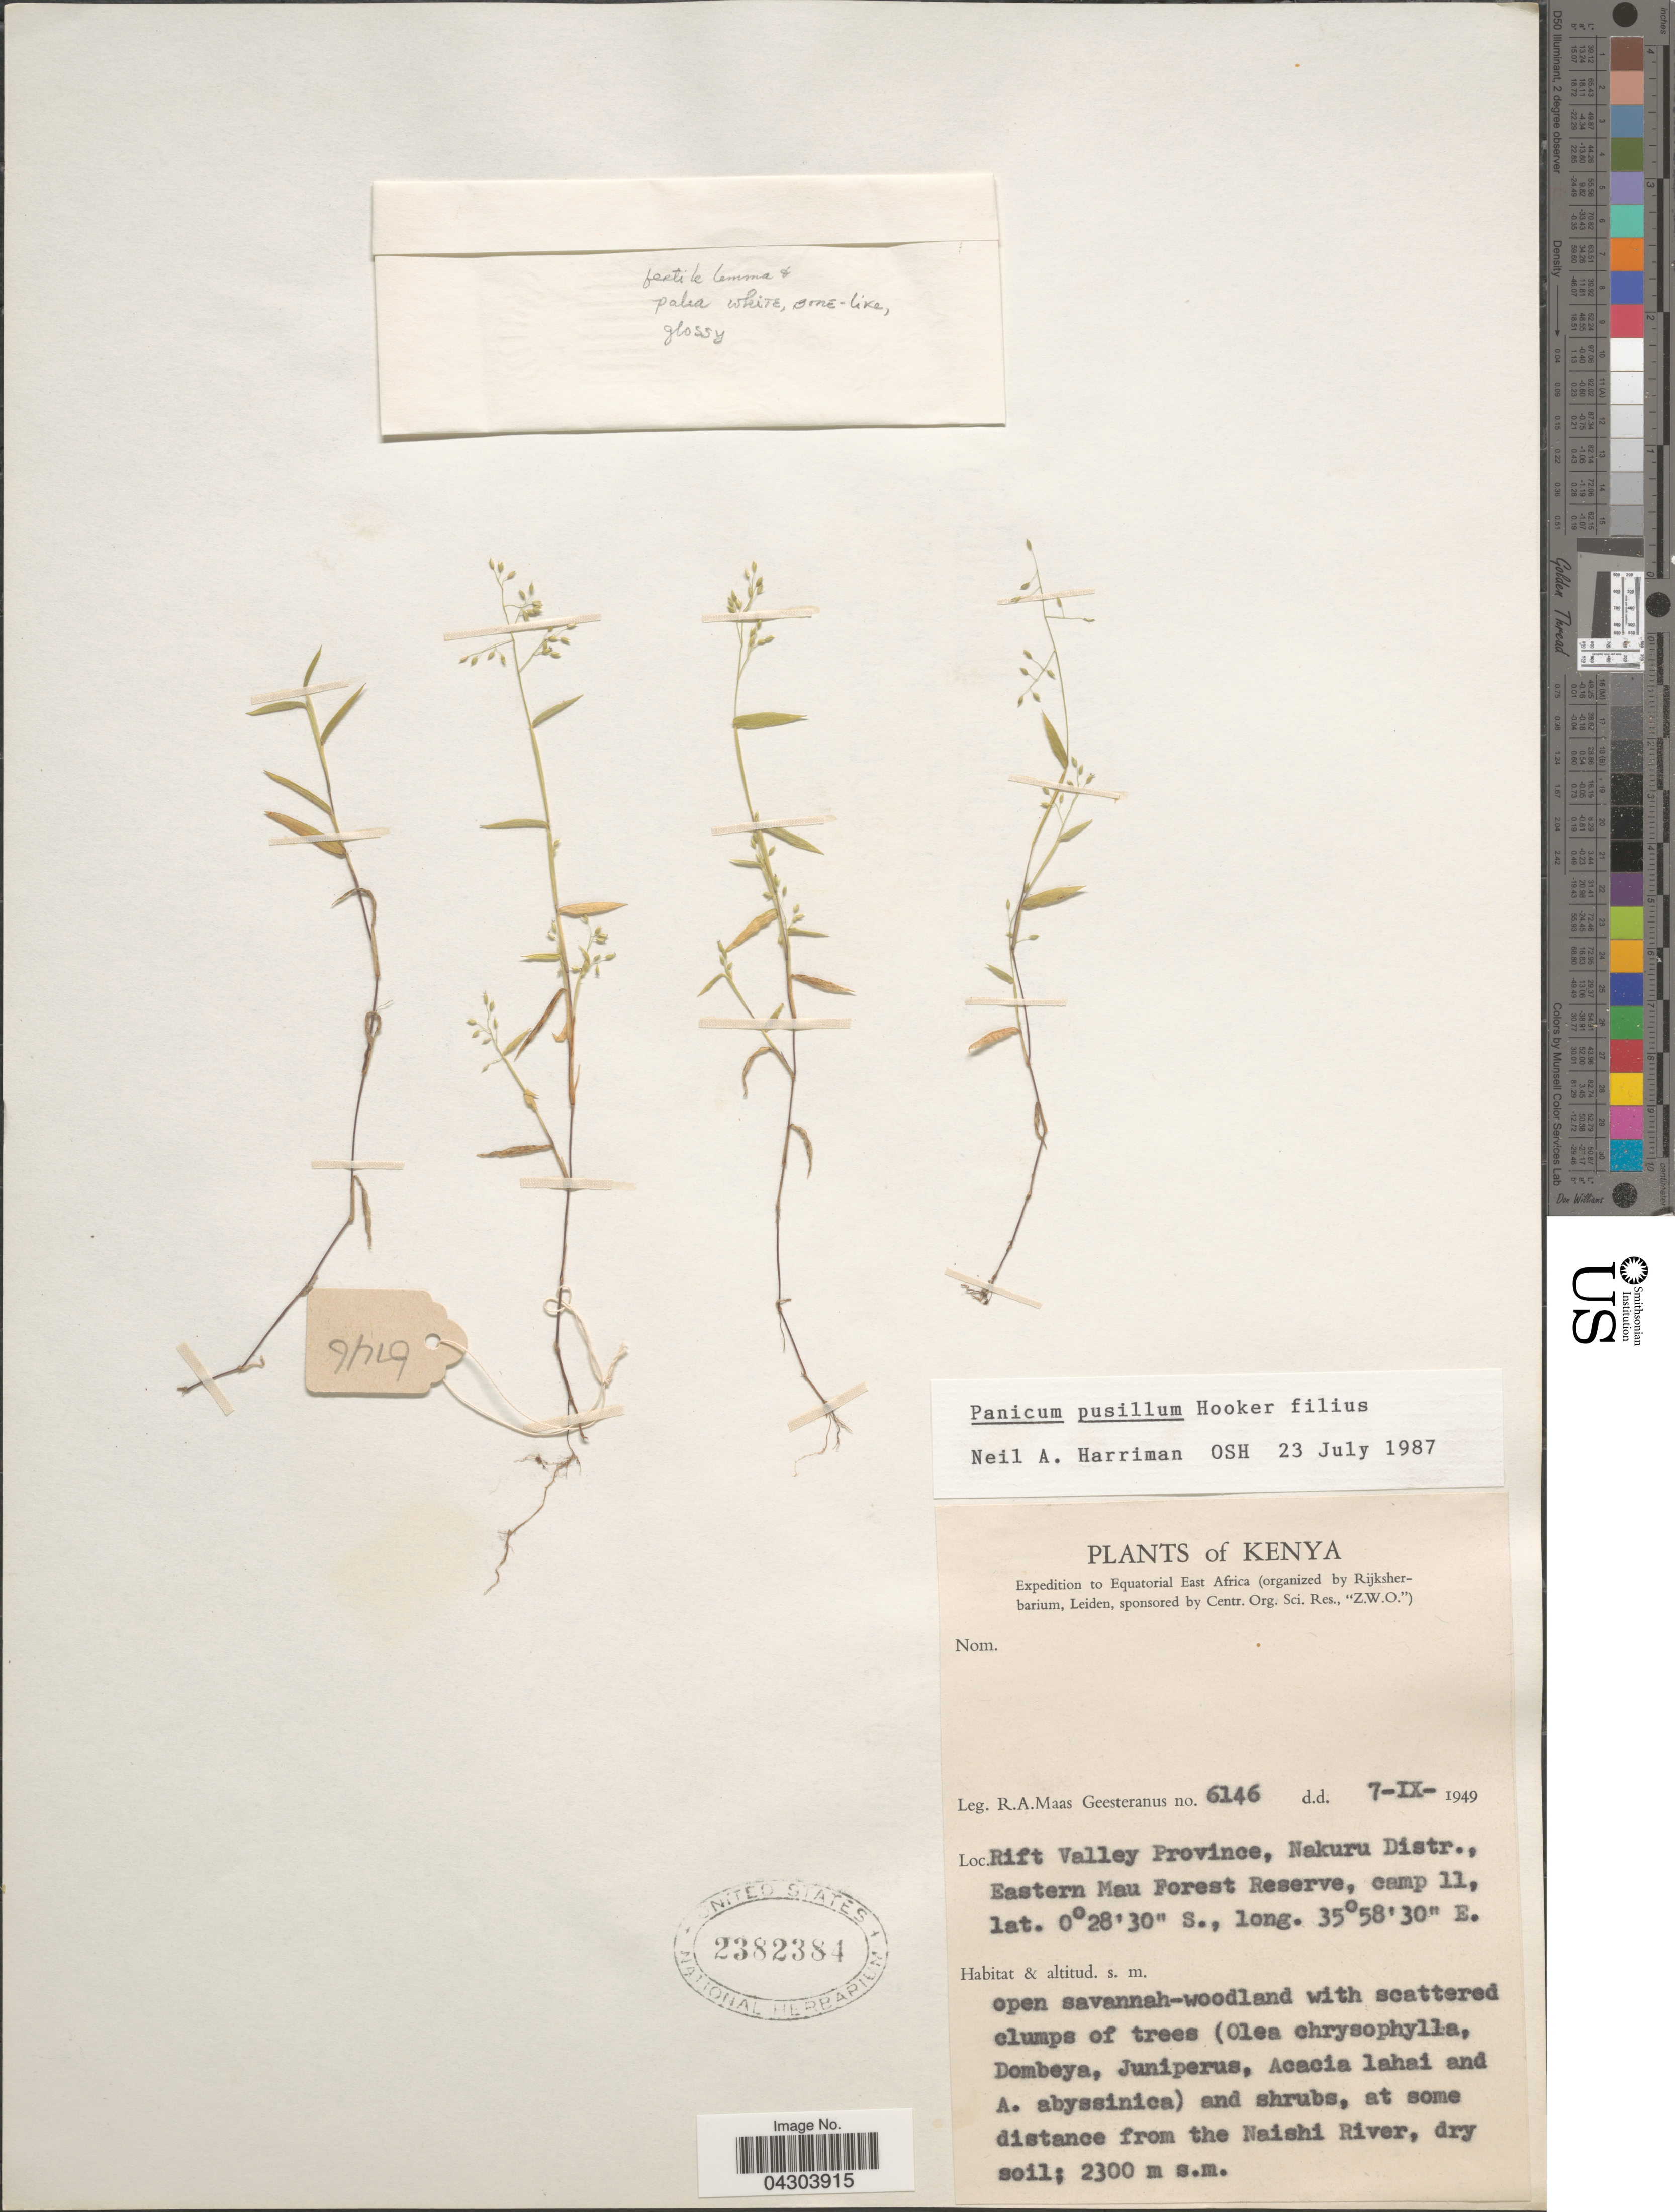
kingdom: Plantae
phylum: Tracheophyta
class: Liliopsida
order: Poales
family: Poaceae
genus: Panicum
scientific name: Panicum pusillum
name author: Hook. f.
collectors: R. A. Maas Geesteranus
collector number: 6146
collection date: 1949-09-07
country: Kenya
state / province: Nakuru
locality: Expedition to Equatorial East Africa. Nakuru Distr., Eastern Mau Forest Reserve, camp 11.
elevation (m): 2300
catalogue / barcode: US 2382384